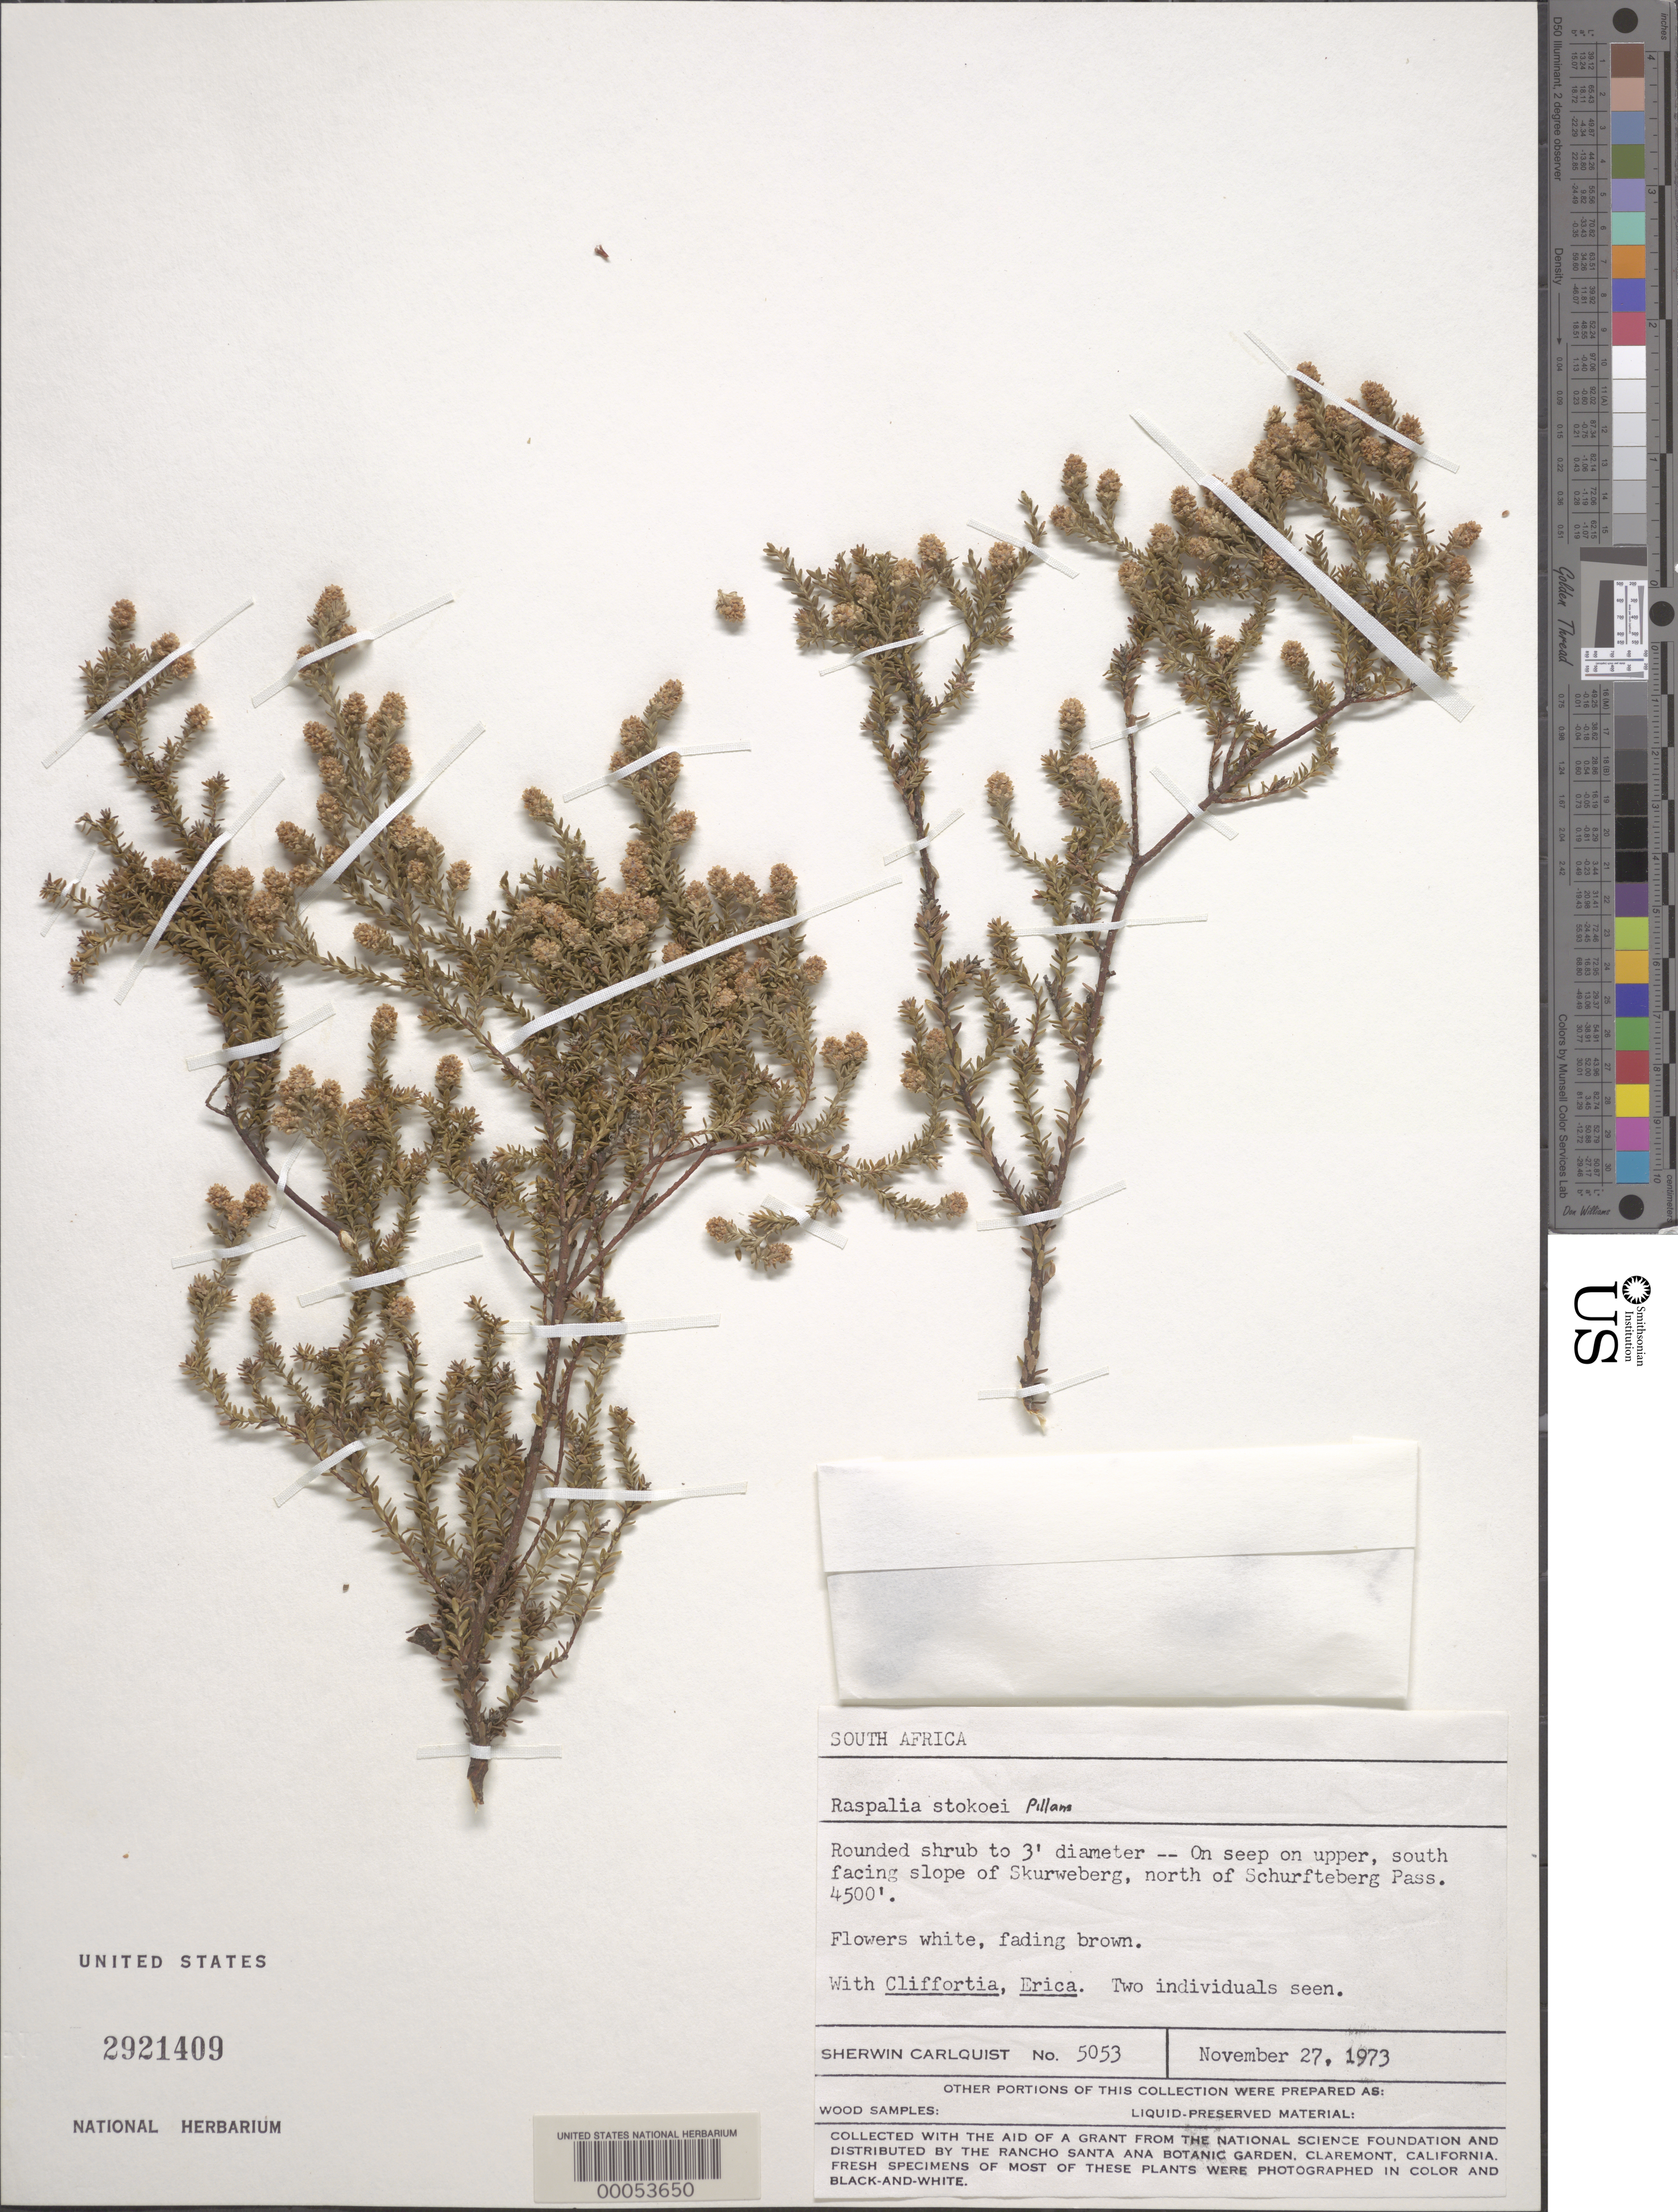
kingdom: Plantae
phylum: Tracheophyta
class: Magnoliopsida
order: Bruniales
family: Bruniaceae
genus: Brunia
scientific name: Brunia thomae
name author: Class.-Bockh. & E.G.H. Oliv.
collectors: S. Carlquist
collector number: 5053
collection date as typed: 27 Nov 1973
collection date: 1973-11-27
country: South Africa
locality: Schurfteberg pass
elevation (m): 1372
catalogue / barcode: US 2921409